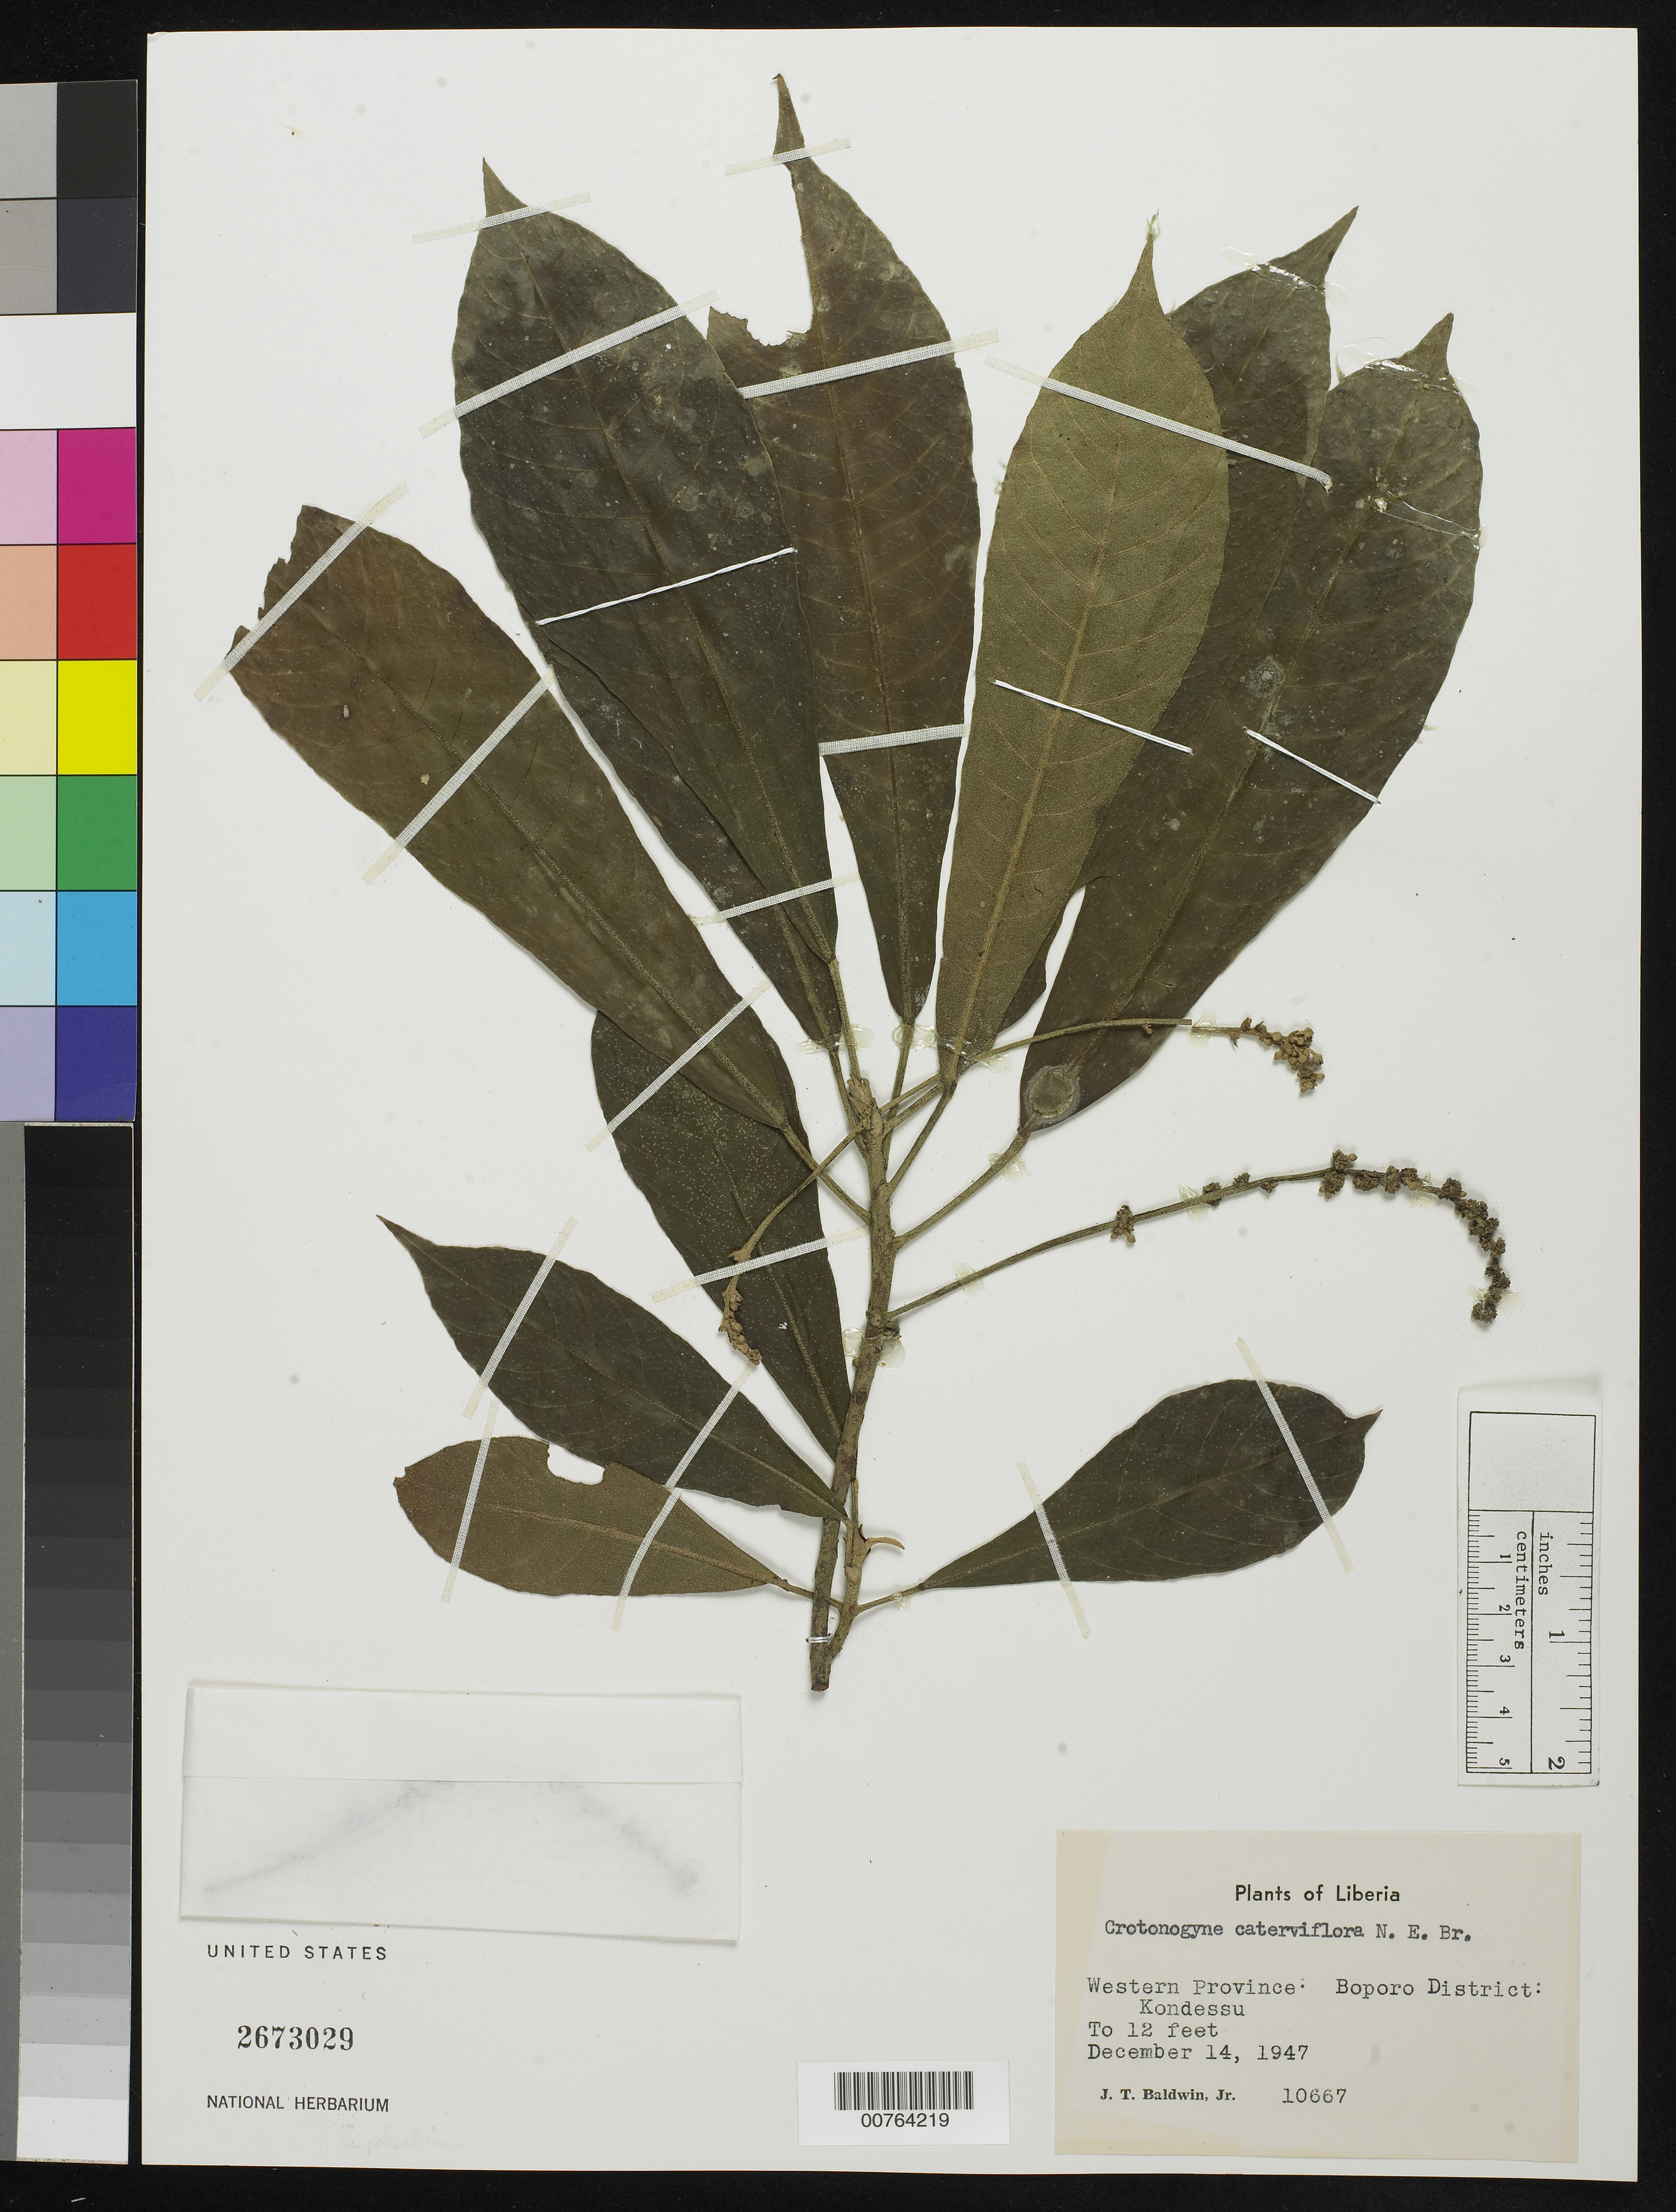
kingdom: Plantae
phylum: Tracheophyta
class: Magnoliopsida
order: Malpighiales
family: Euphorbiaceae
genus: Crotonogyne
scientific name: Crotonogyne caterviflora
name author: N.E. Br.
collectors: J. T. Baldwin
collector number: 10667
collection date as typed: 14 Dec 1947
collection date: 1947-12-14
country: Liberia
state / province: Gbarpolu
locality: Western Province: Boporo District, Kondessu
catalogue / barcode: US 2673029